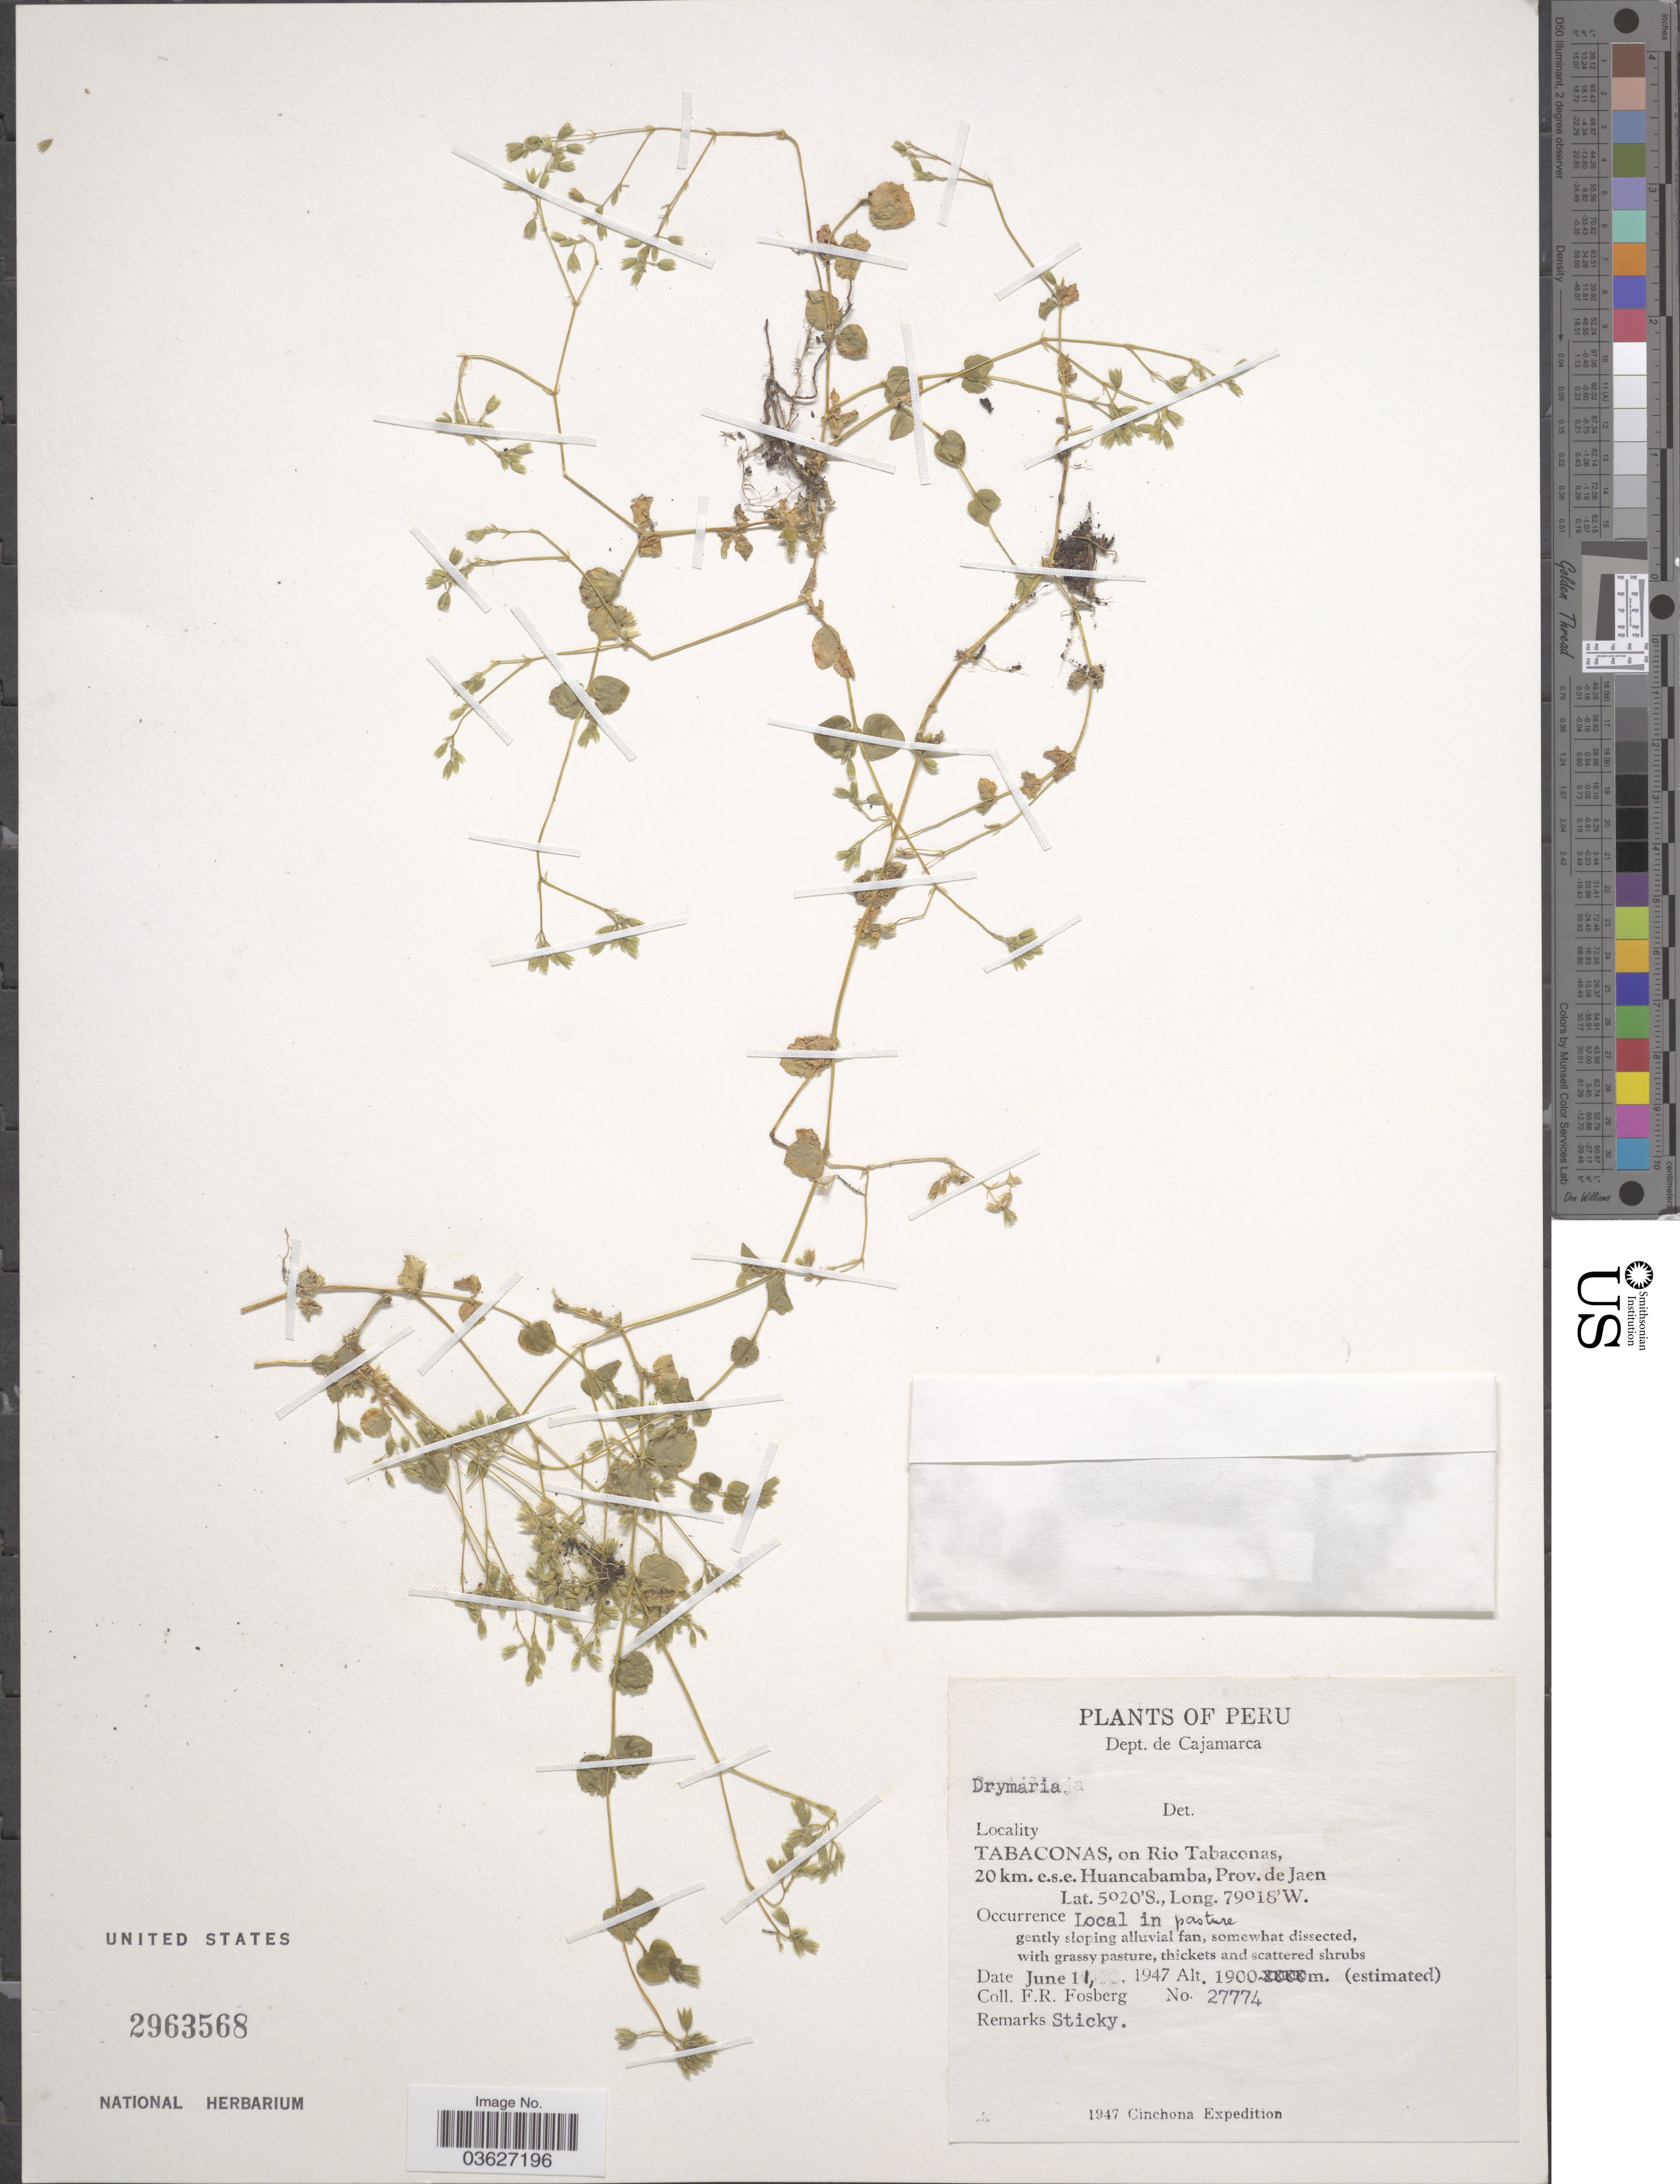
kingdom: Plantae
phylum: Tracheophyta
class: Magnoliopsida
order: Caryophyllales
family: Caryophyllaceae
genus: Drymaria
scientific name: Drymaria sp.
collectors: F. R. Fosberg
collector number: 27774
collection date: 1947-06-11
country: Peru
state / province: Cajamarca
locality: Dept. de Cajamarca. Tabaconas, on Rio Tabaconas, 20 km. e.s.e. Huancabamba, Prov. de Jaen.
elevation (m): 1900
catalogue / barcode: US 2963568